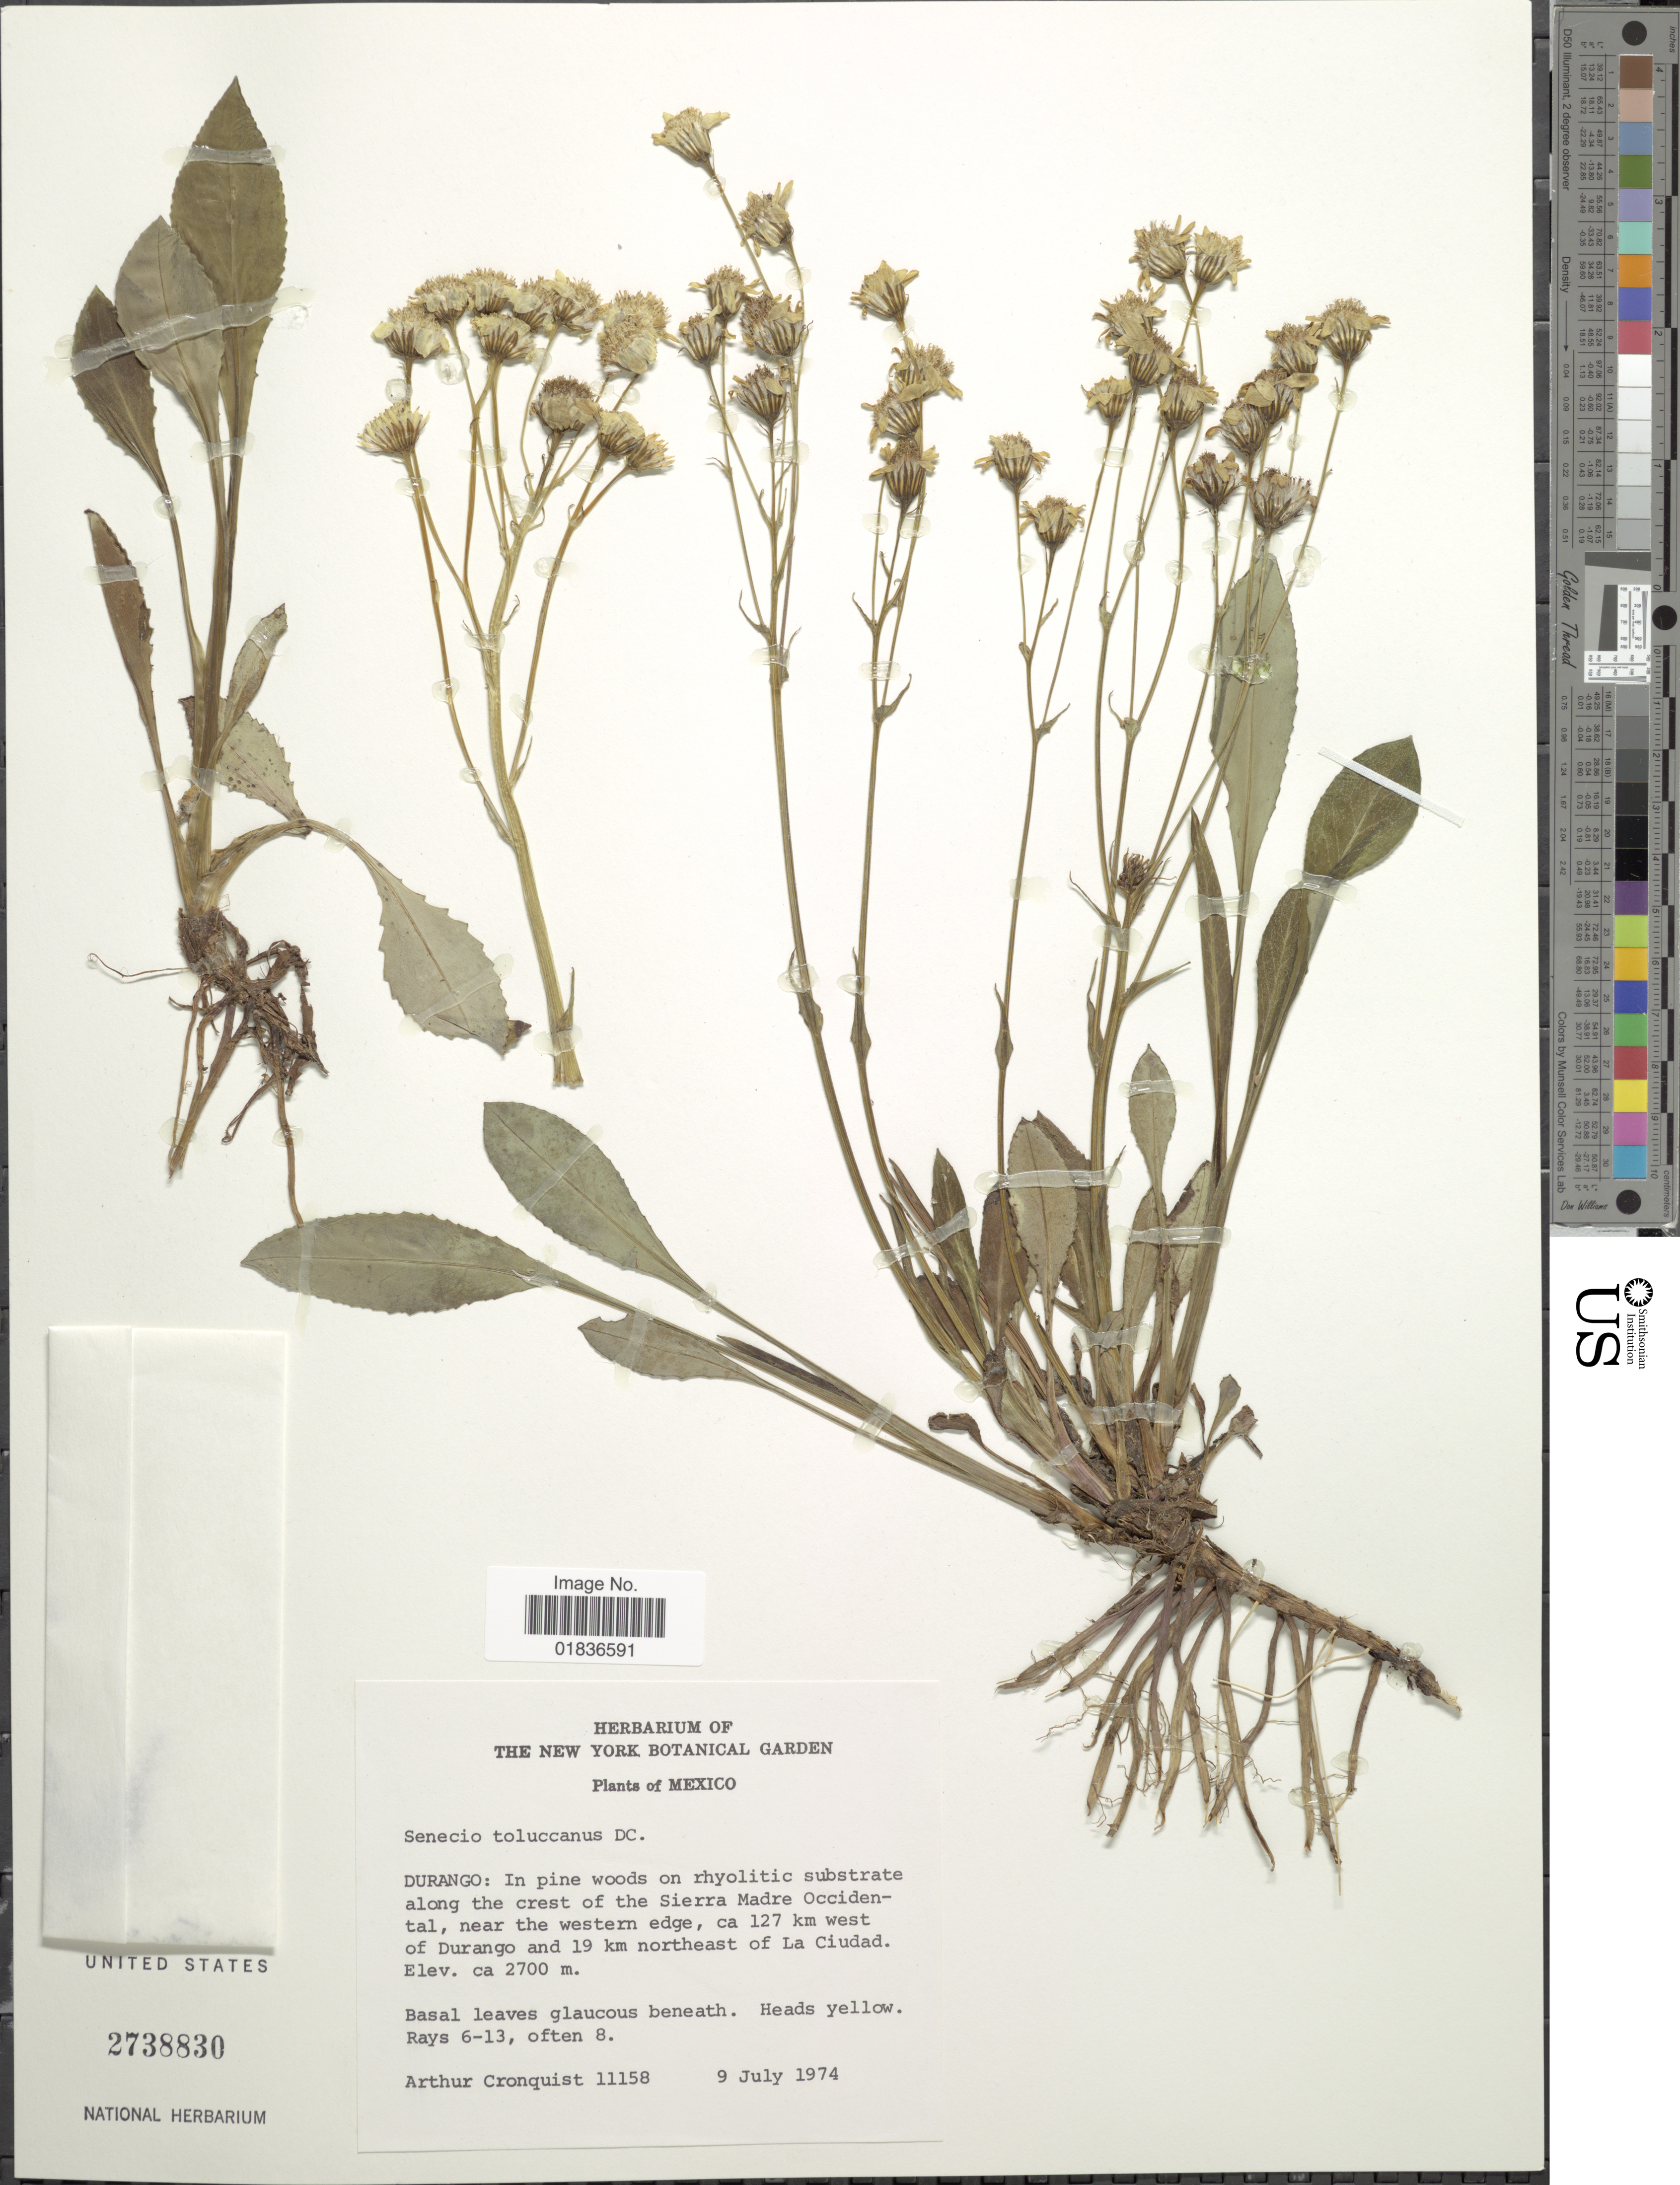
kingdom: Plantae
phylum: Tracheophyta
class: Magnoliopsida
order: Asterales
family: Asteraceae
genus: Senecio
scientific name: Senecio toluccanus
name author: DC.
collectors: A. J. Cronquist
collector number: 11158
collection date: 1974-07-09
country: Mexico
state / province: Durango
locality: Along the crest of the Sierra Madre Occidental, near the western edge, ca 127 km west of Durango and 19 km northeast of La Ciudad.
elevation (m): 2700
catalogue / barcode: US 2738830